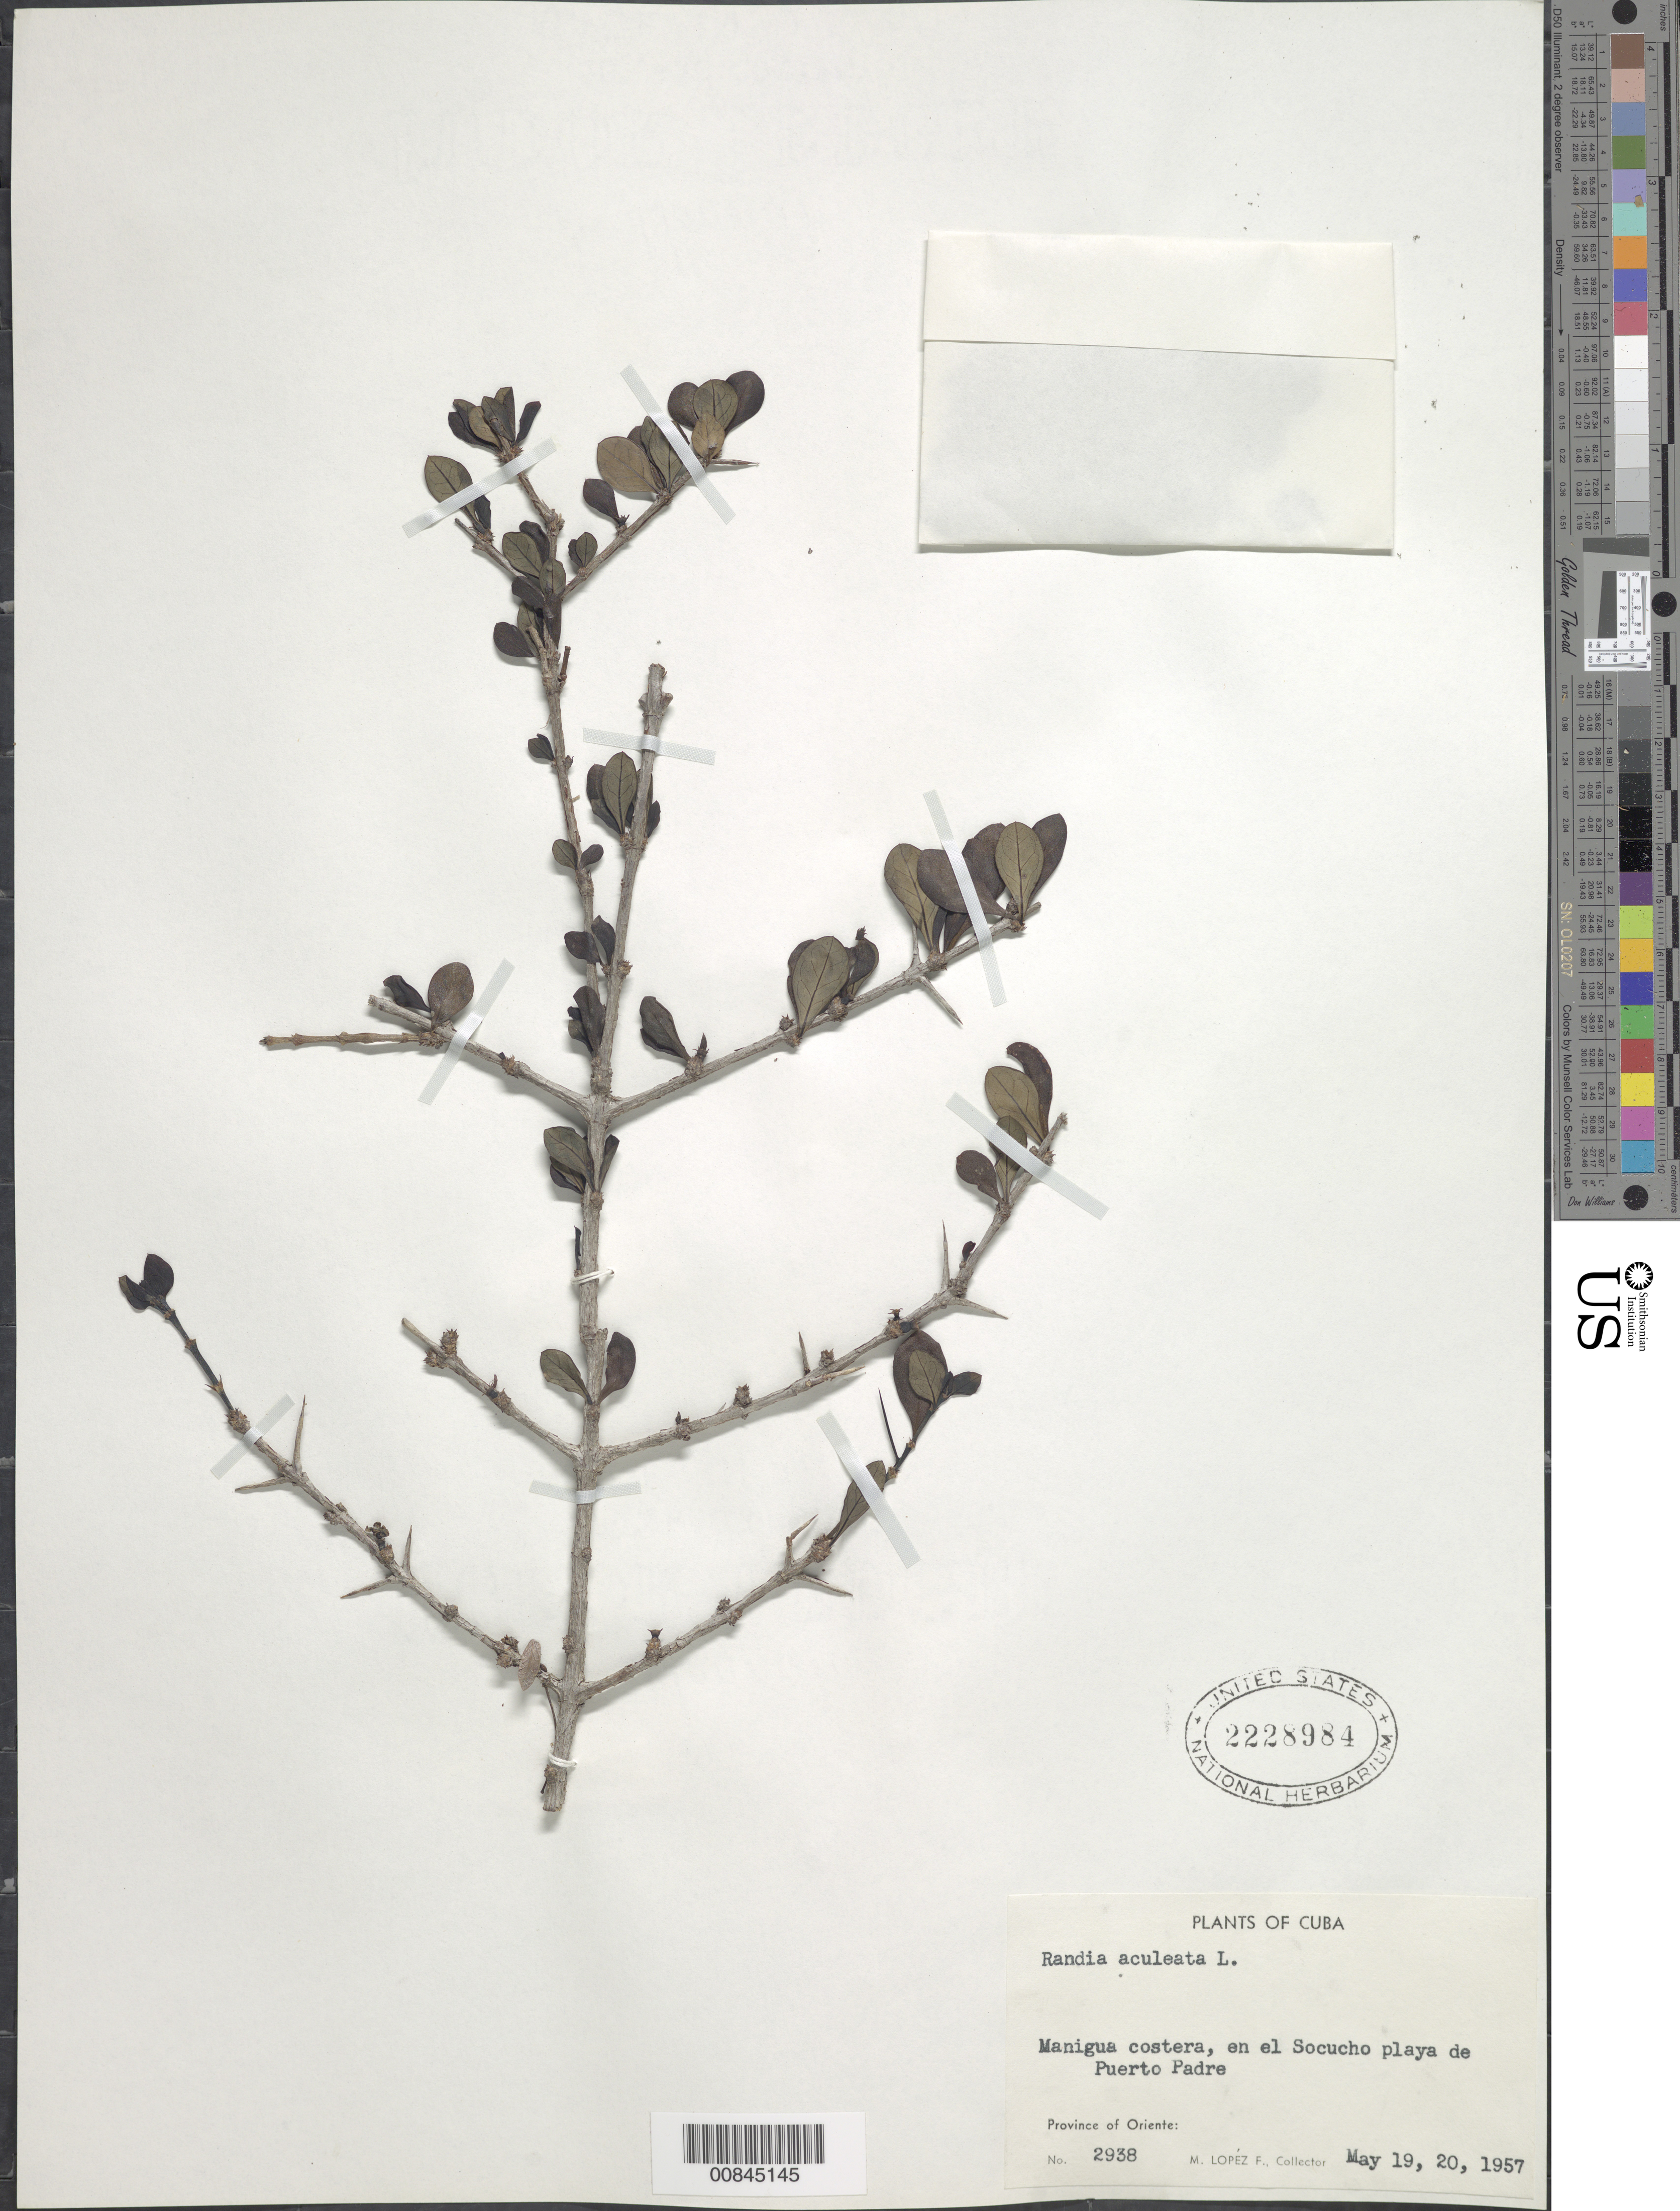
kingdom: Plantae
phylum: Tracheophyta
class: Magnoliopsida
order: Gentianales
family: Rubiaceae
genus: Randia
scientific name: Randia aculeata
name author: L.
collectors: M. López Figueiras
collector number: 2938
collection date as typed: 19 May 1957 and 20 May 1957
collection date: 1957-05-19,1957-05-20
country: Cuba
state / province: Oriente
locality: Manigua costera, en el Socucho playa de Puerto Padre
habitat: Coast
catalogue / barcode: US 2228984